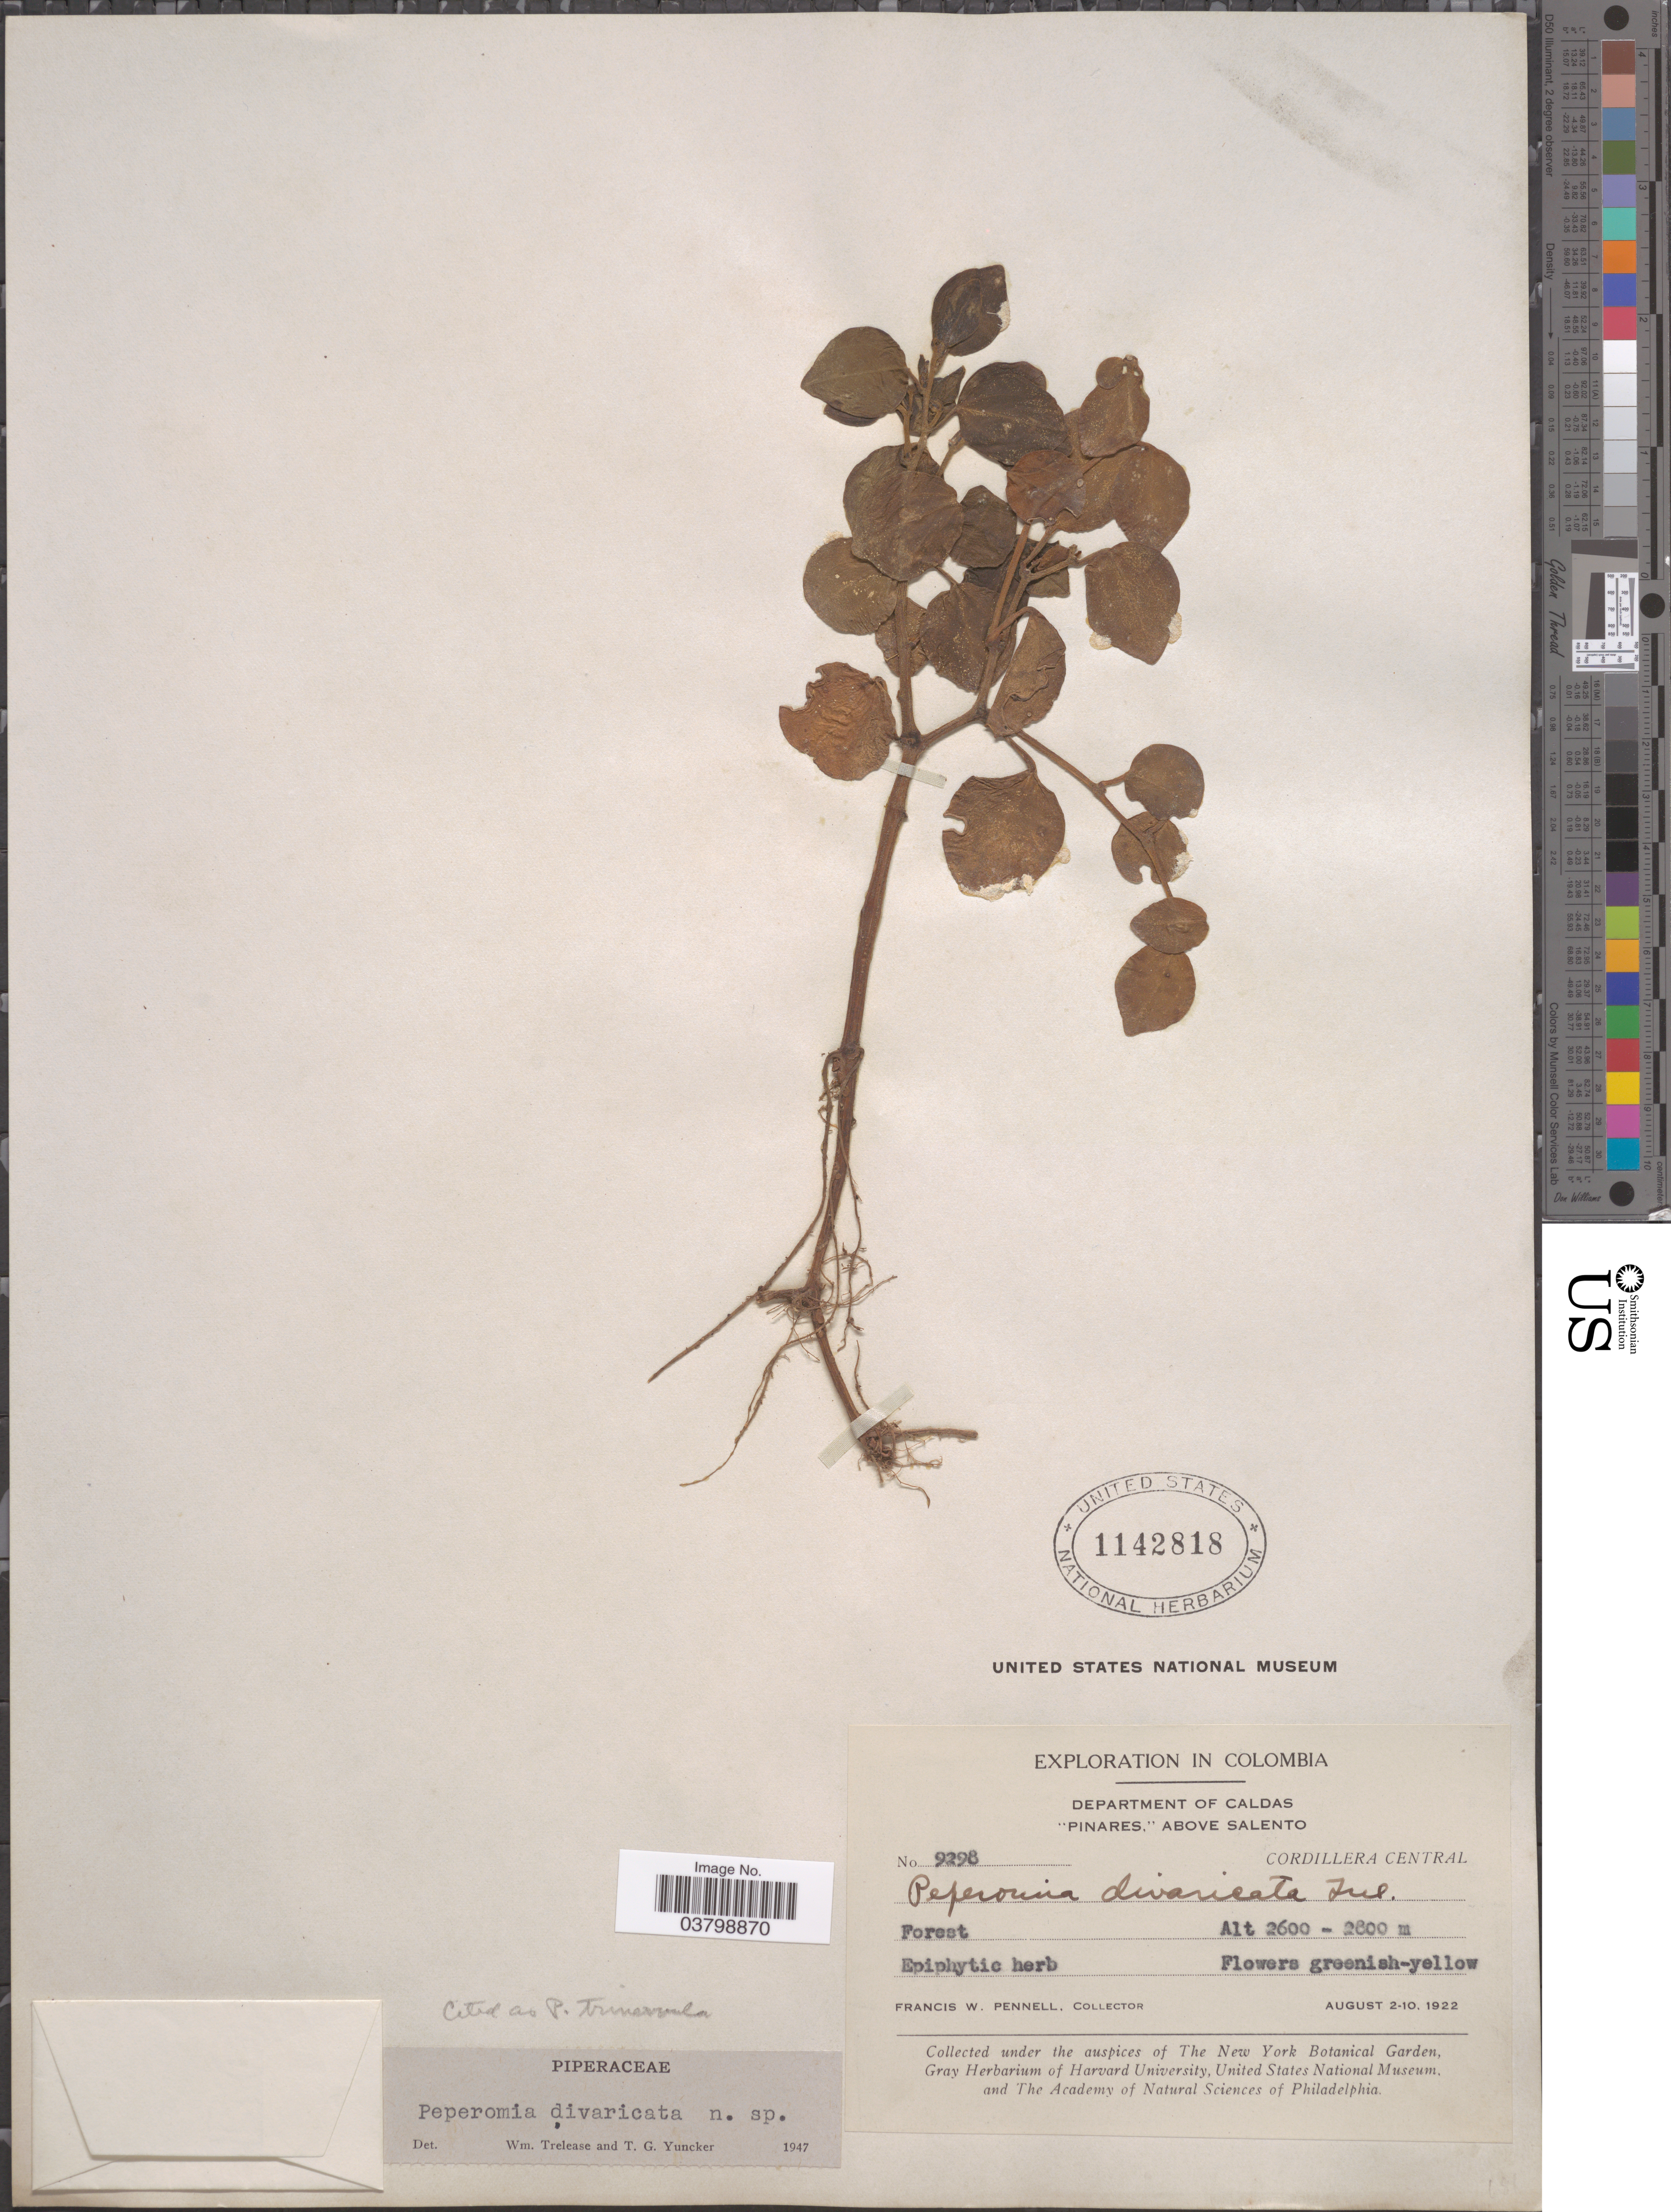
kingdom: Plantae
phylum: Tracheophyta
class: Magnoliopsida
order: Piperales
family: Piperaceae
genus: Peperomia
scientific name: Peperomia trinervula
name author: C. DC.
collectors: F. W. Pennell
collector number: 9298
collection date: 1922-08-02/1922-08-10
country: Colombia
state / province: Caldas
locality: Department of Caldas. "Pinares," above Salento. Cordillera Central.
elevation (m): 2600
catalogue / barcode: US 1142818